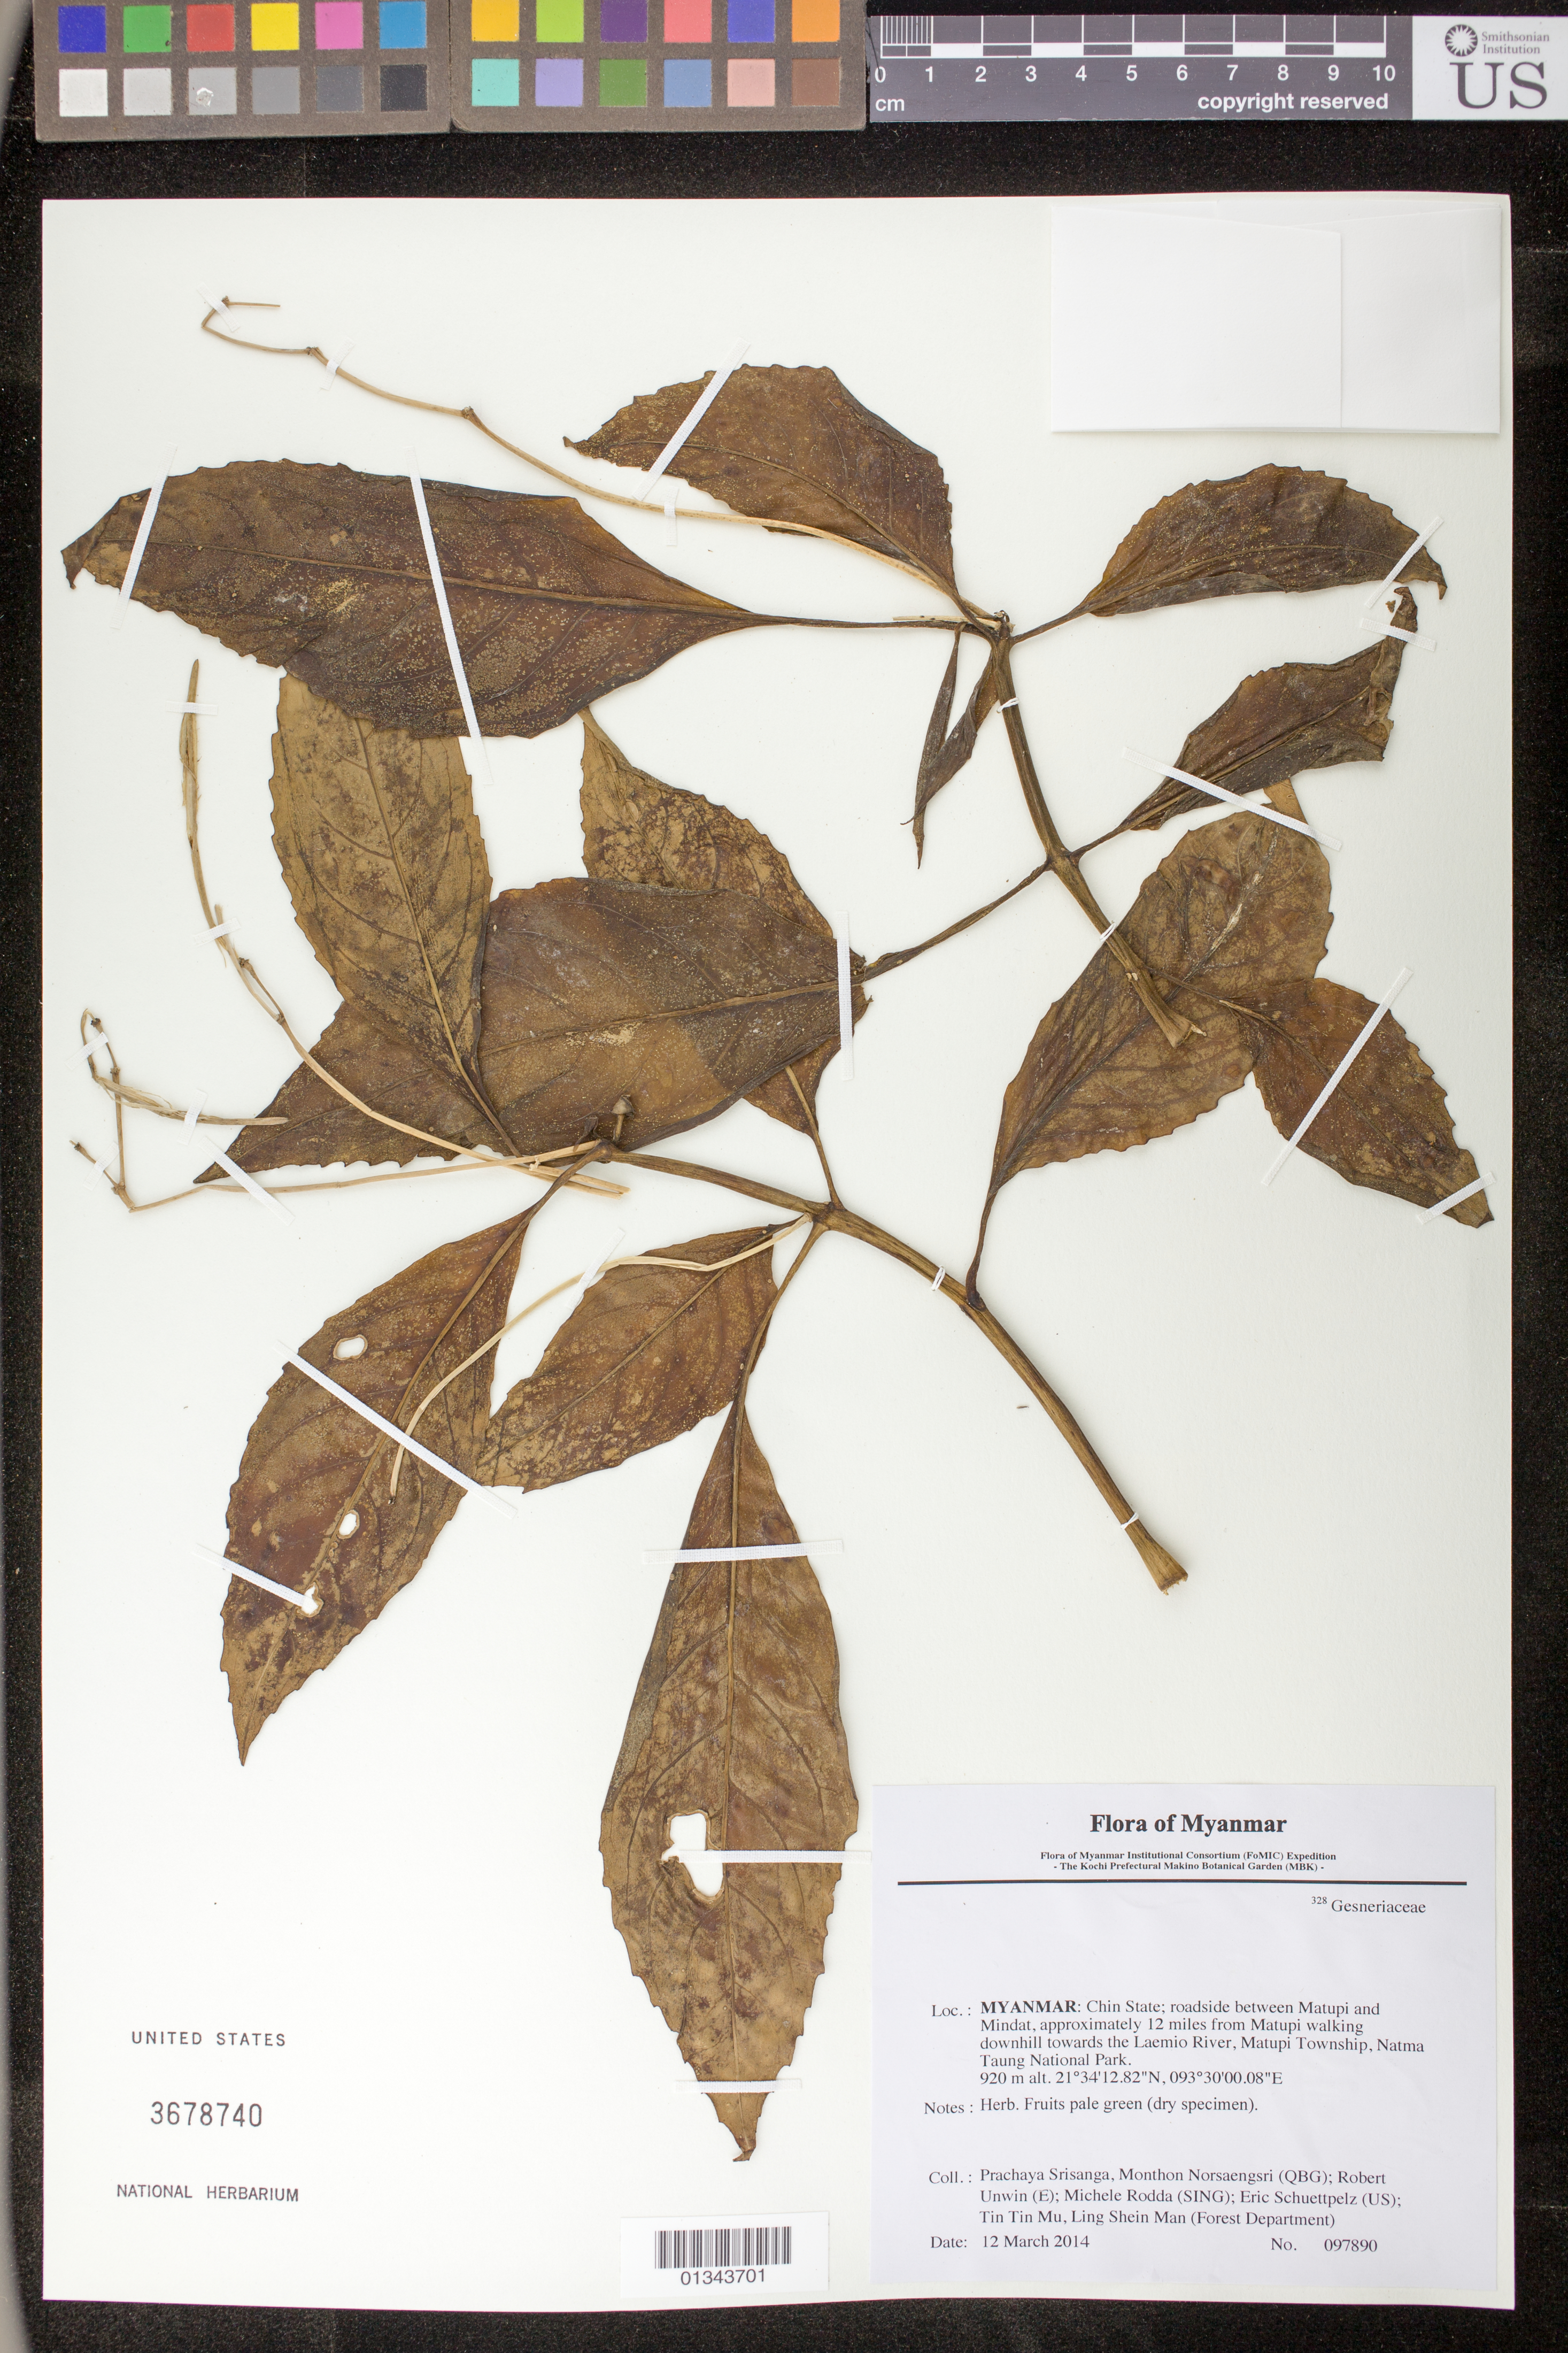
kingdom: Plantae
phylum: Tracheophyta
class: Magnoliopsida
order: Lamiales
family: Gesneriaceae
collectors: P. Srisanga, M. Norsaengsri, R. Unwin, M. Rodda, E. Schuettpelz, Tin Tin Mu & Ling Shein Man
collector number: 97890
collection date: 2014-03-12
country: Myanmar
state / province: Chin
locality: Roadside between Matupi and Mindat, approximately 12 miles from Matupi walking downhill towards the Laemio River, Matupi Township, Natma Taung National Park.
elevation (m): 920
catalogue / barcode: US 3678740